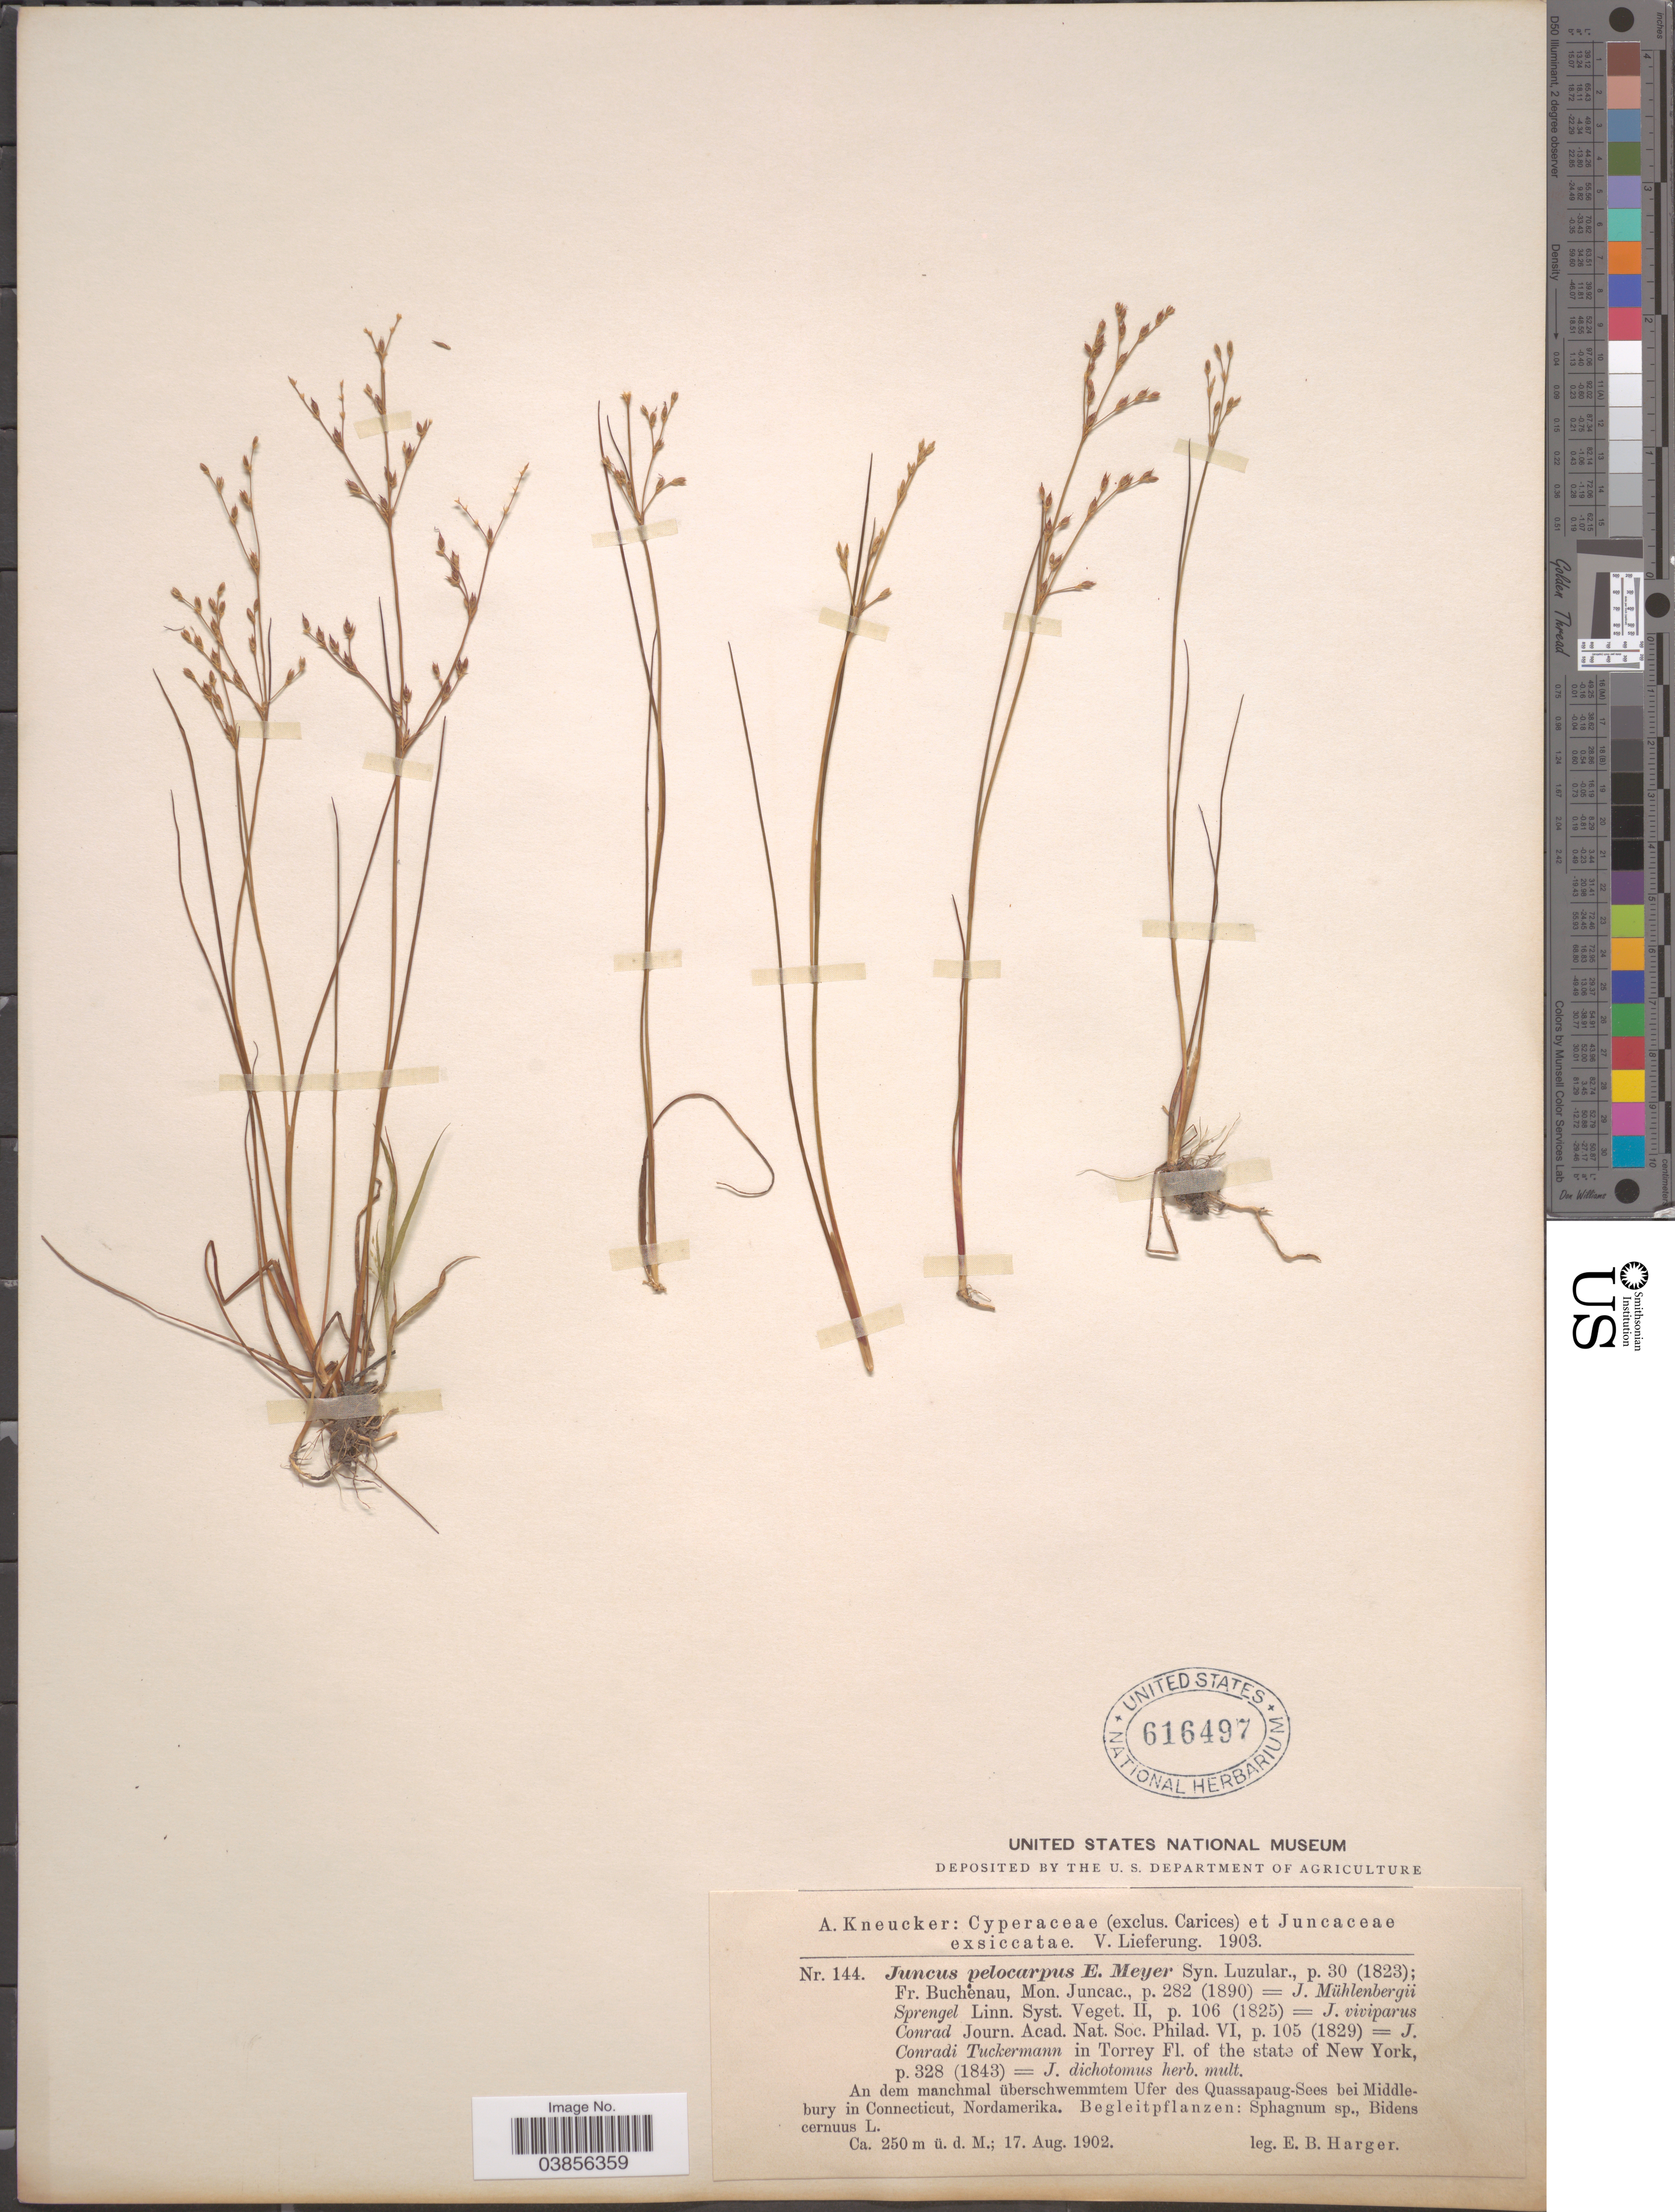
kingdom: Plantae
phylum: Tracheophyta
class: Liliopsida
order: Poales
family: Juncaceae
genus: Juncus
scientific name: Juncus pelocarpus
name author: E. Mey.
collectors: E. B. Harger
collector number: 144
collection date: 1902-08-17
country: United States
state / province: Connecticut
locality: Ufer des Quassapaug-Sees bei Middlebury, Nordamerika.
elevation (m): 250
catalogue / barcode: US 616497